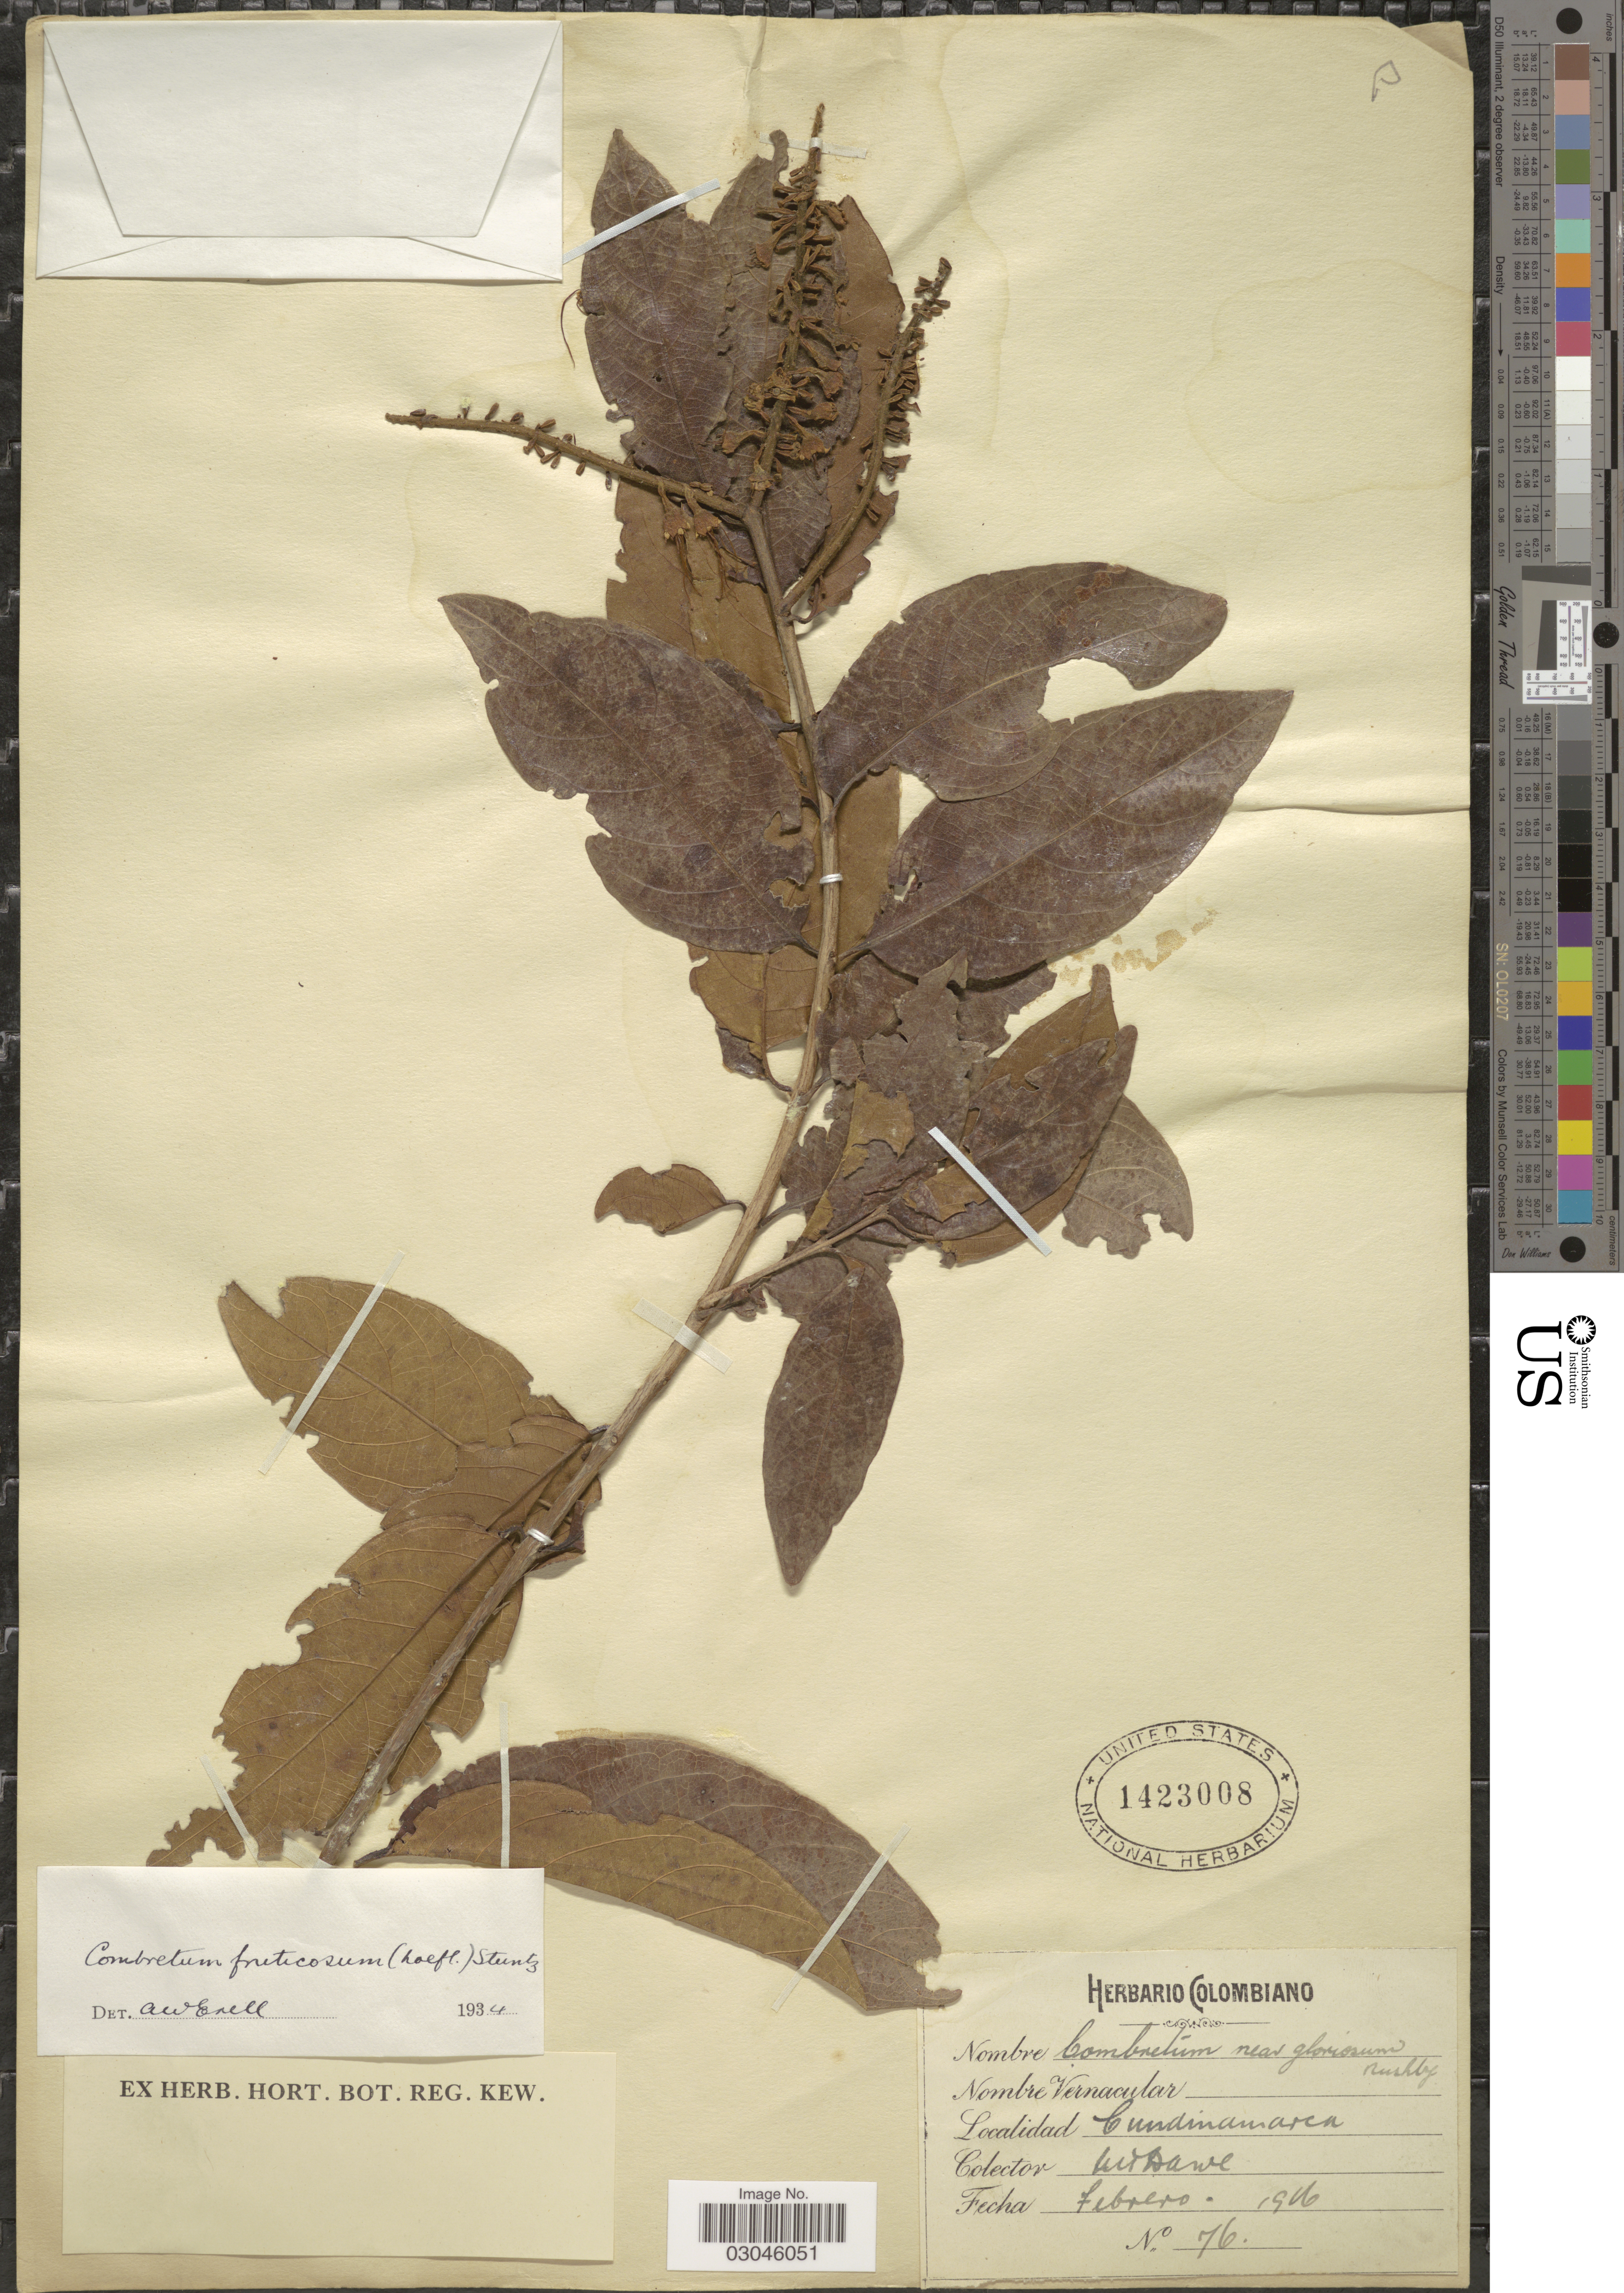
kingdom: Plantae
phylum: Tracheophyta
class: Magnoliopsida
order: Myrtales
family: Combretaceae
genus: Combretum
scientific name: Combretum fruticosum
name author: (Loefl.) Stuntz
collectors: M. T. Dawe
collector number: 76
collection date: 1906-02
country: Colombia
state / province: Cundinamarca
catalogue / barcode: US 1423008